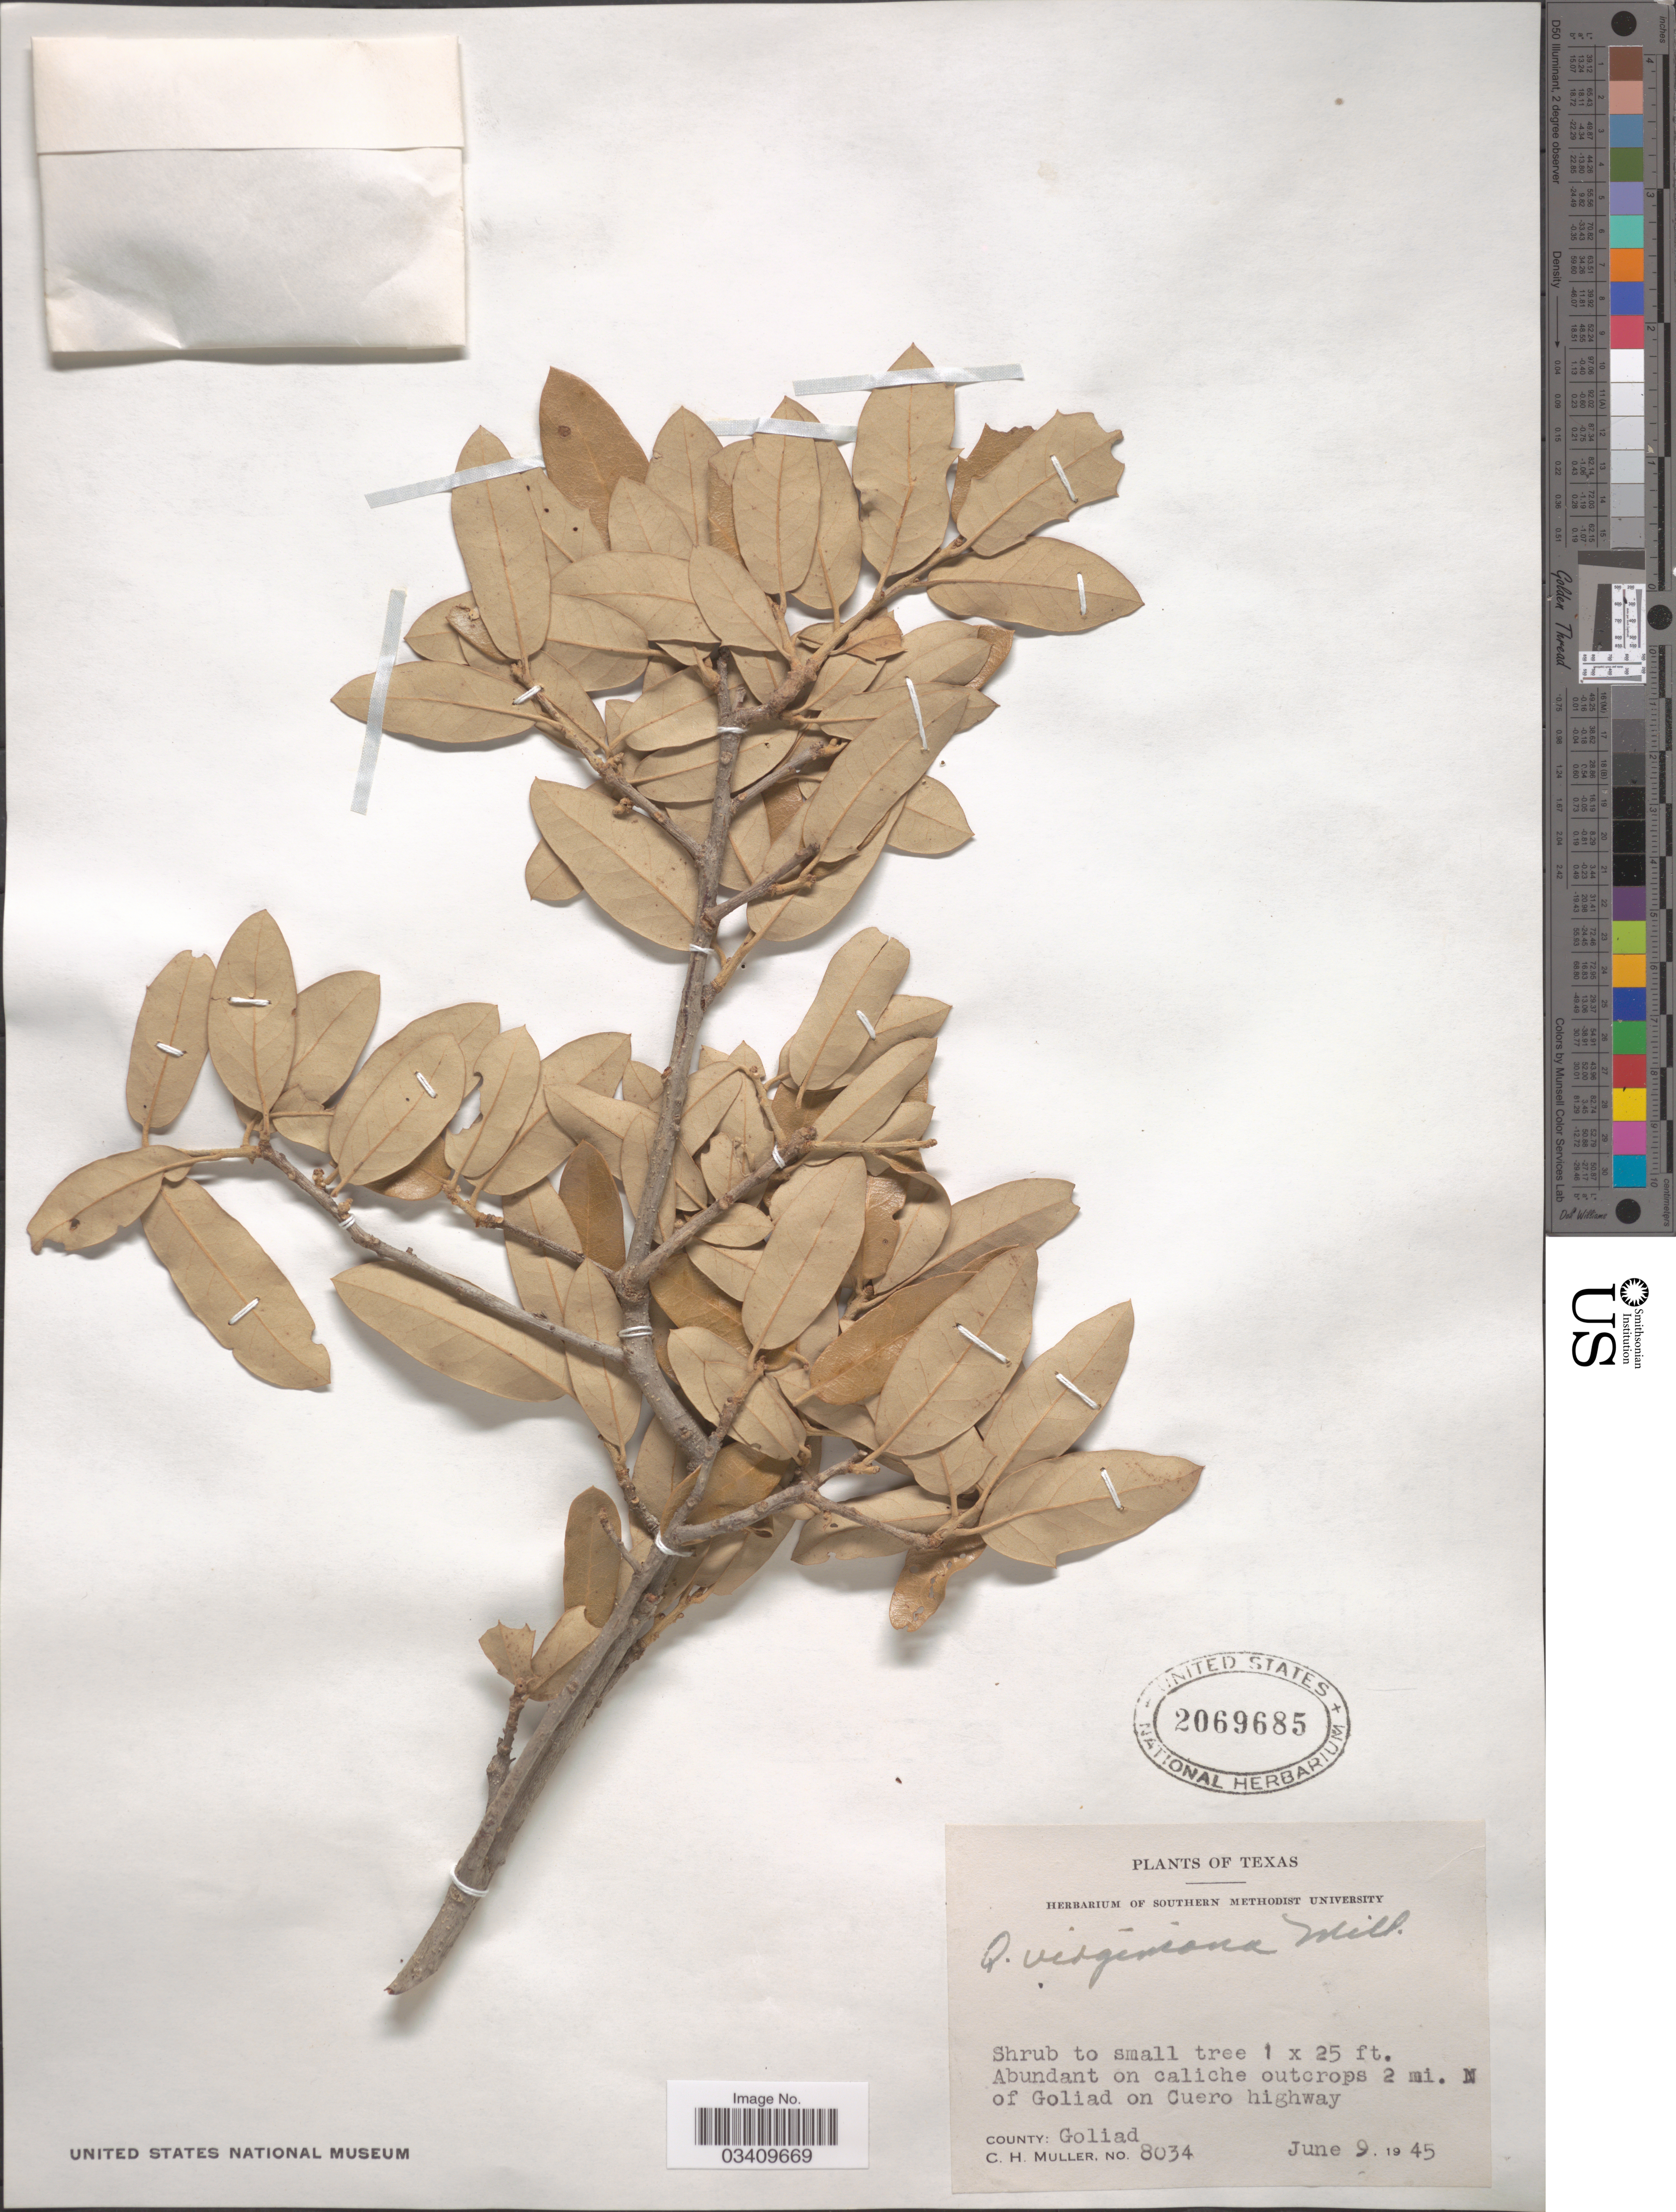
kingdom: Plantae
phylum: Tracheophyta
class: Magnoliopsida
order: Fagales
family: Fagaceae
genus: Quercus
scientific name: Quercus virginiana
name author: Mill.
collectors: C. H. Mueller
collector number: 8034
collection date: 1945-06-09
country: United States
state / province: Texas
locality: Abundant on caliche outcrops 2 mi. N of Goliad on Cuero highway. County: Goliad.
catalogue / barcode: US 2069685